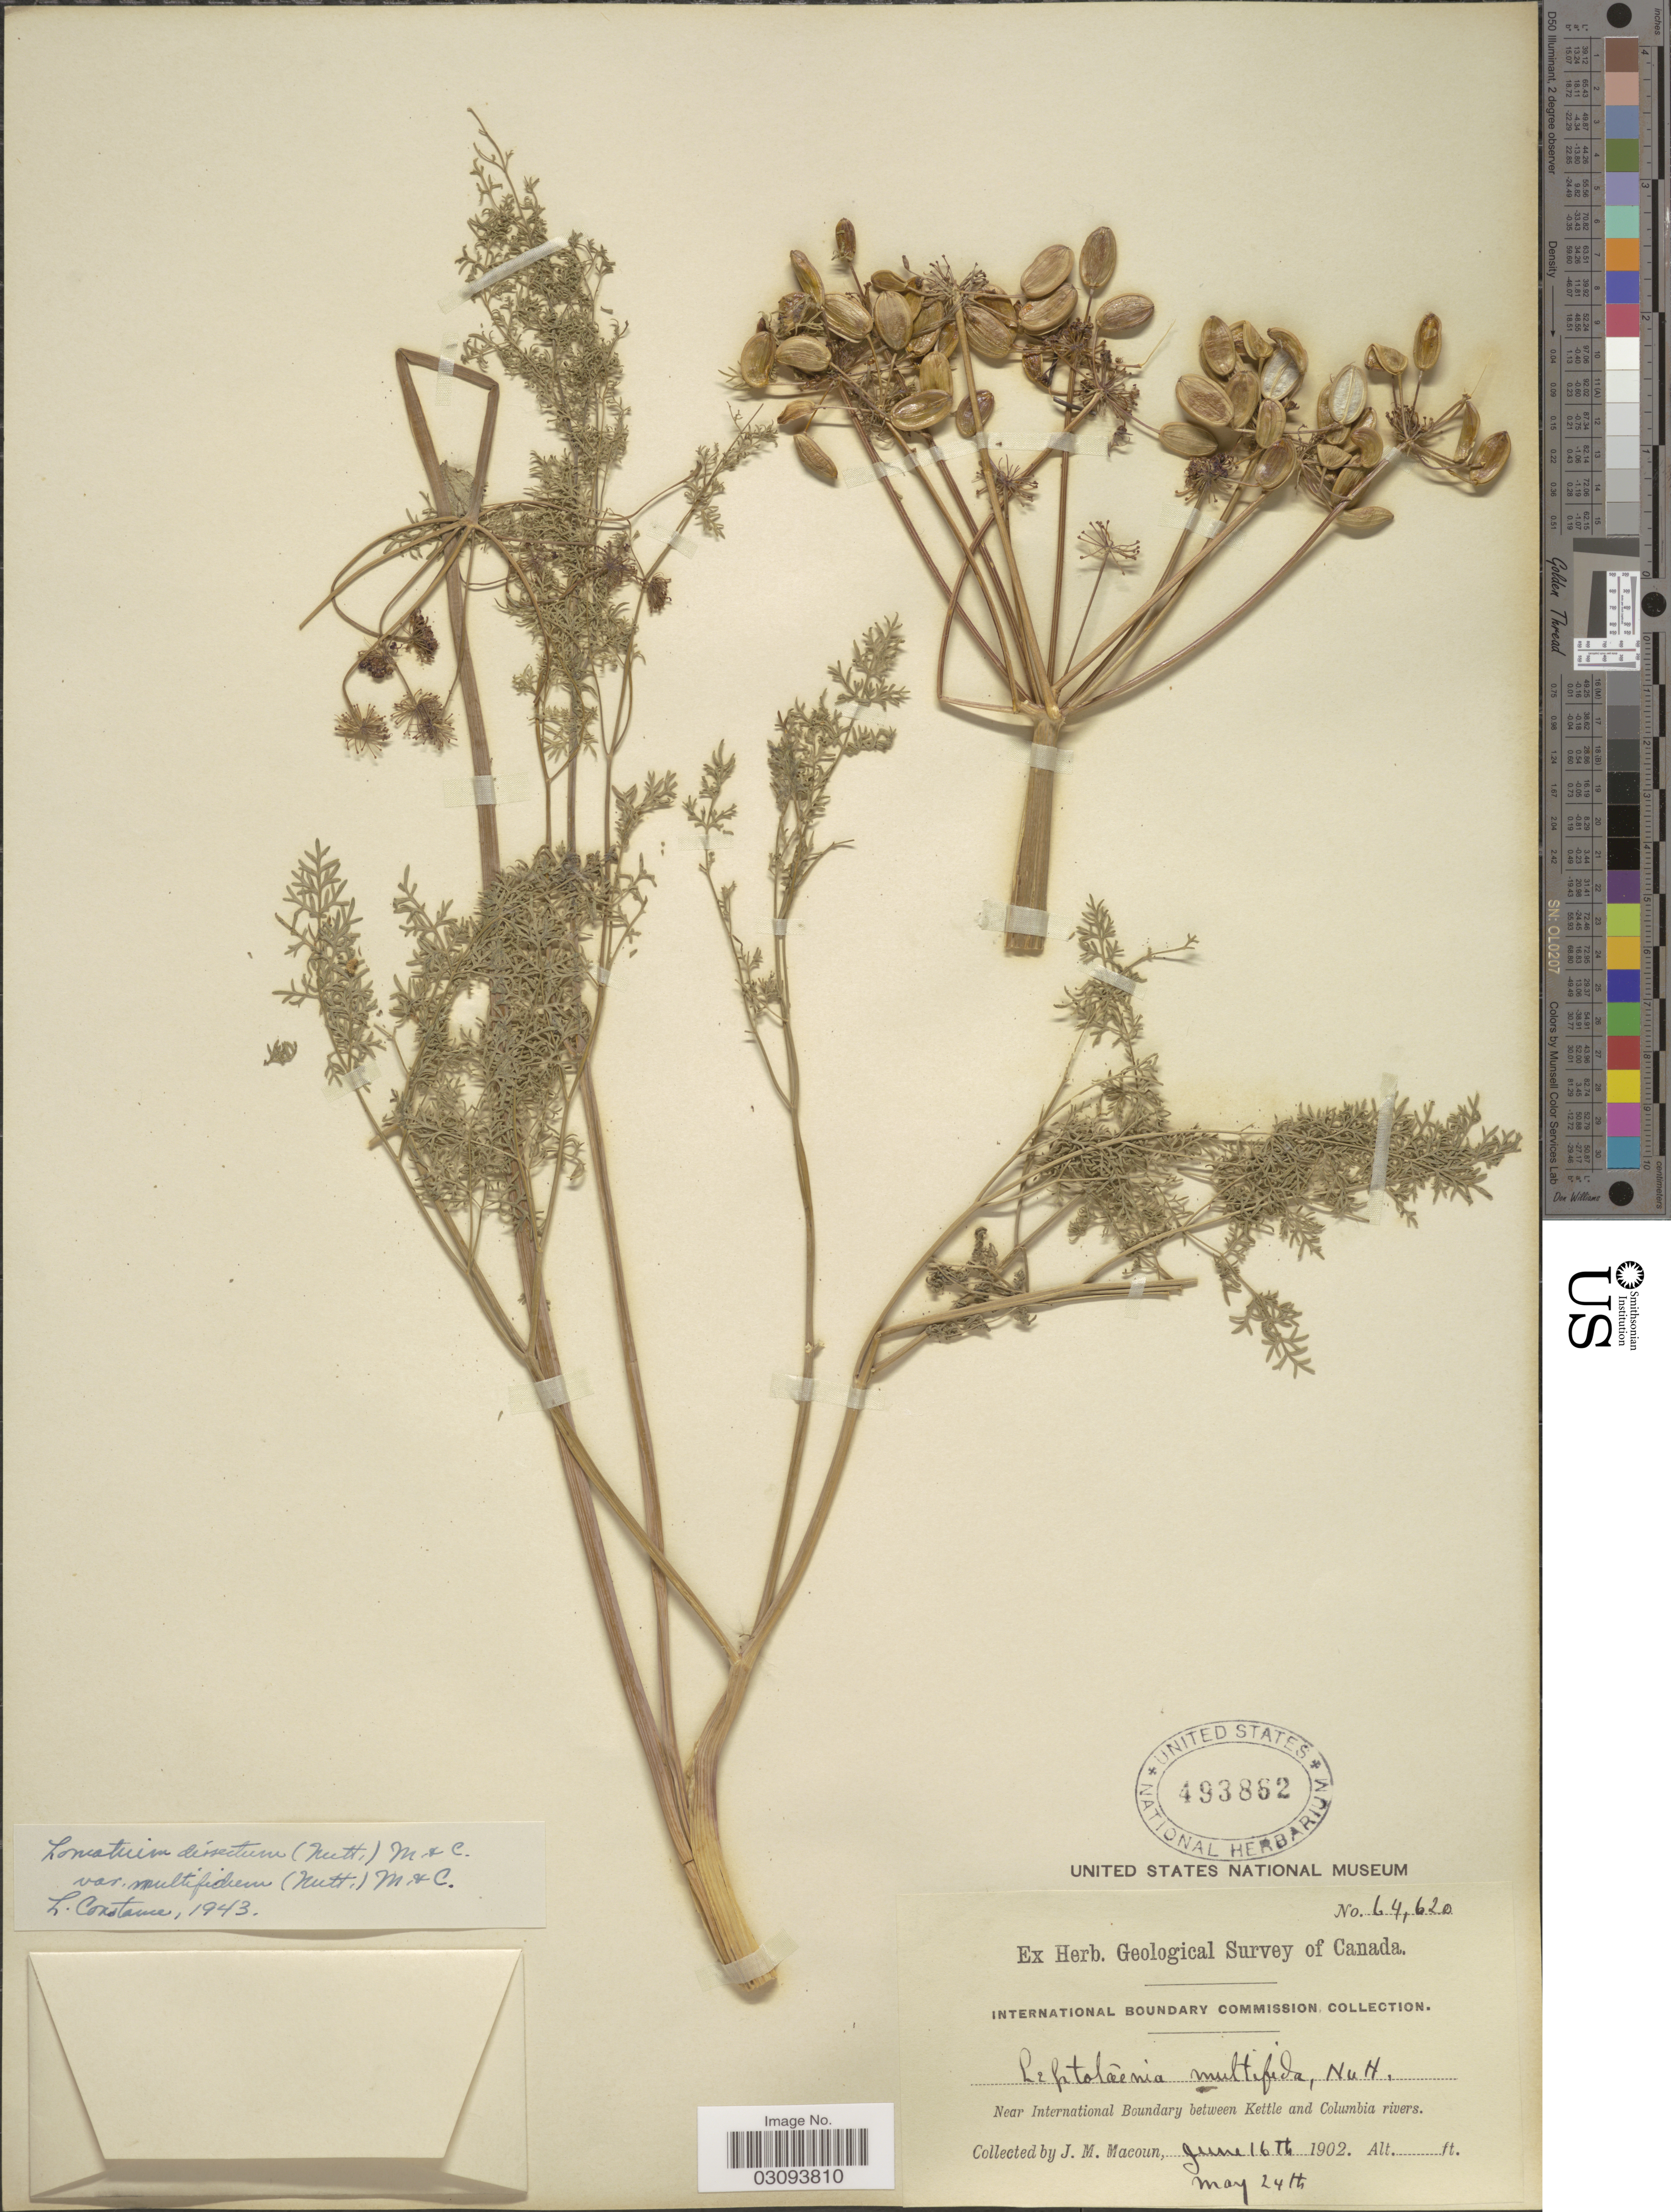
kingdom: Plantae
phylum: Tracheophyta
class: Magnoliopsida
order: Apiales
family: Apiaceae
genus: Lomatium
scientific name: Lomatium dissectum var. multifidum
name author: (Nutt.) Mathias & Constance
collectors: J. M. Macoun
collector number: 64620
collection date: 1902-05-24/1902-06-16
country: Canada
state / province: British Columbia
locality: Near International Boundary between Kettle and Columbia rivers.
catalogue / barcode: US 493862